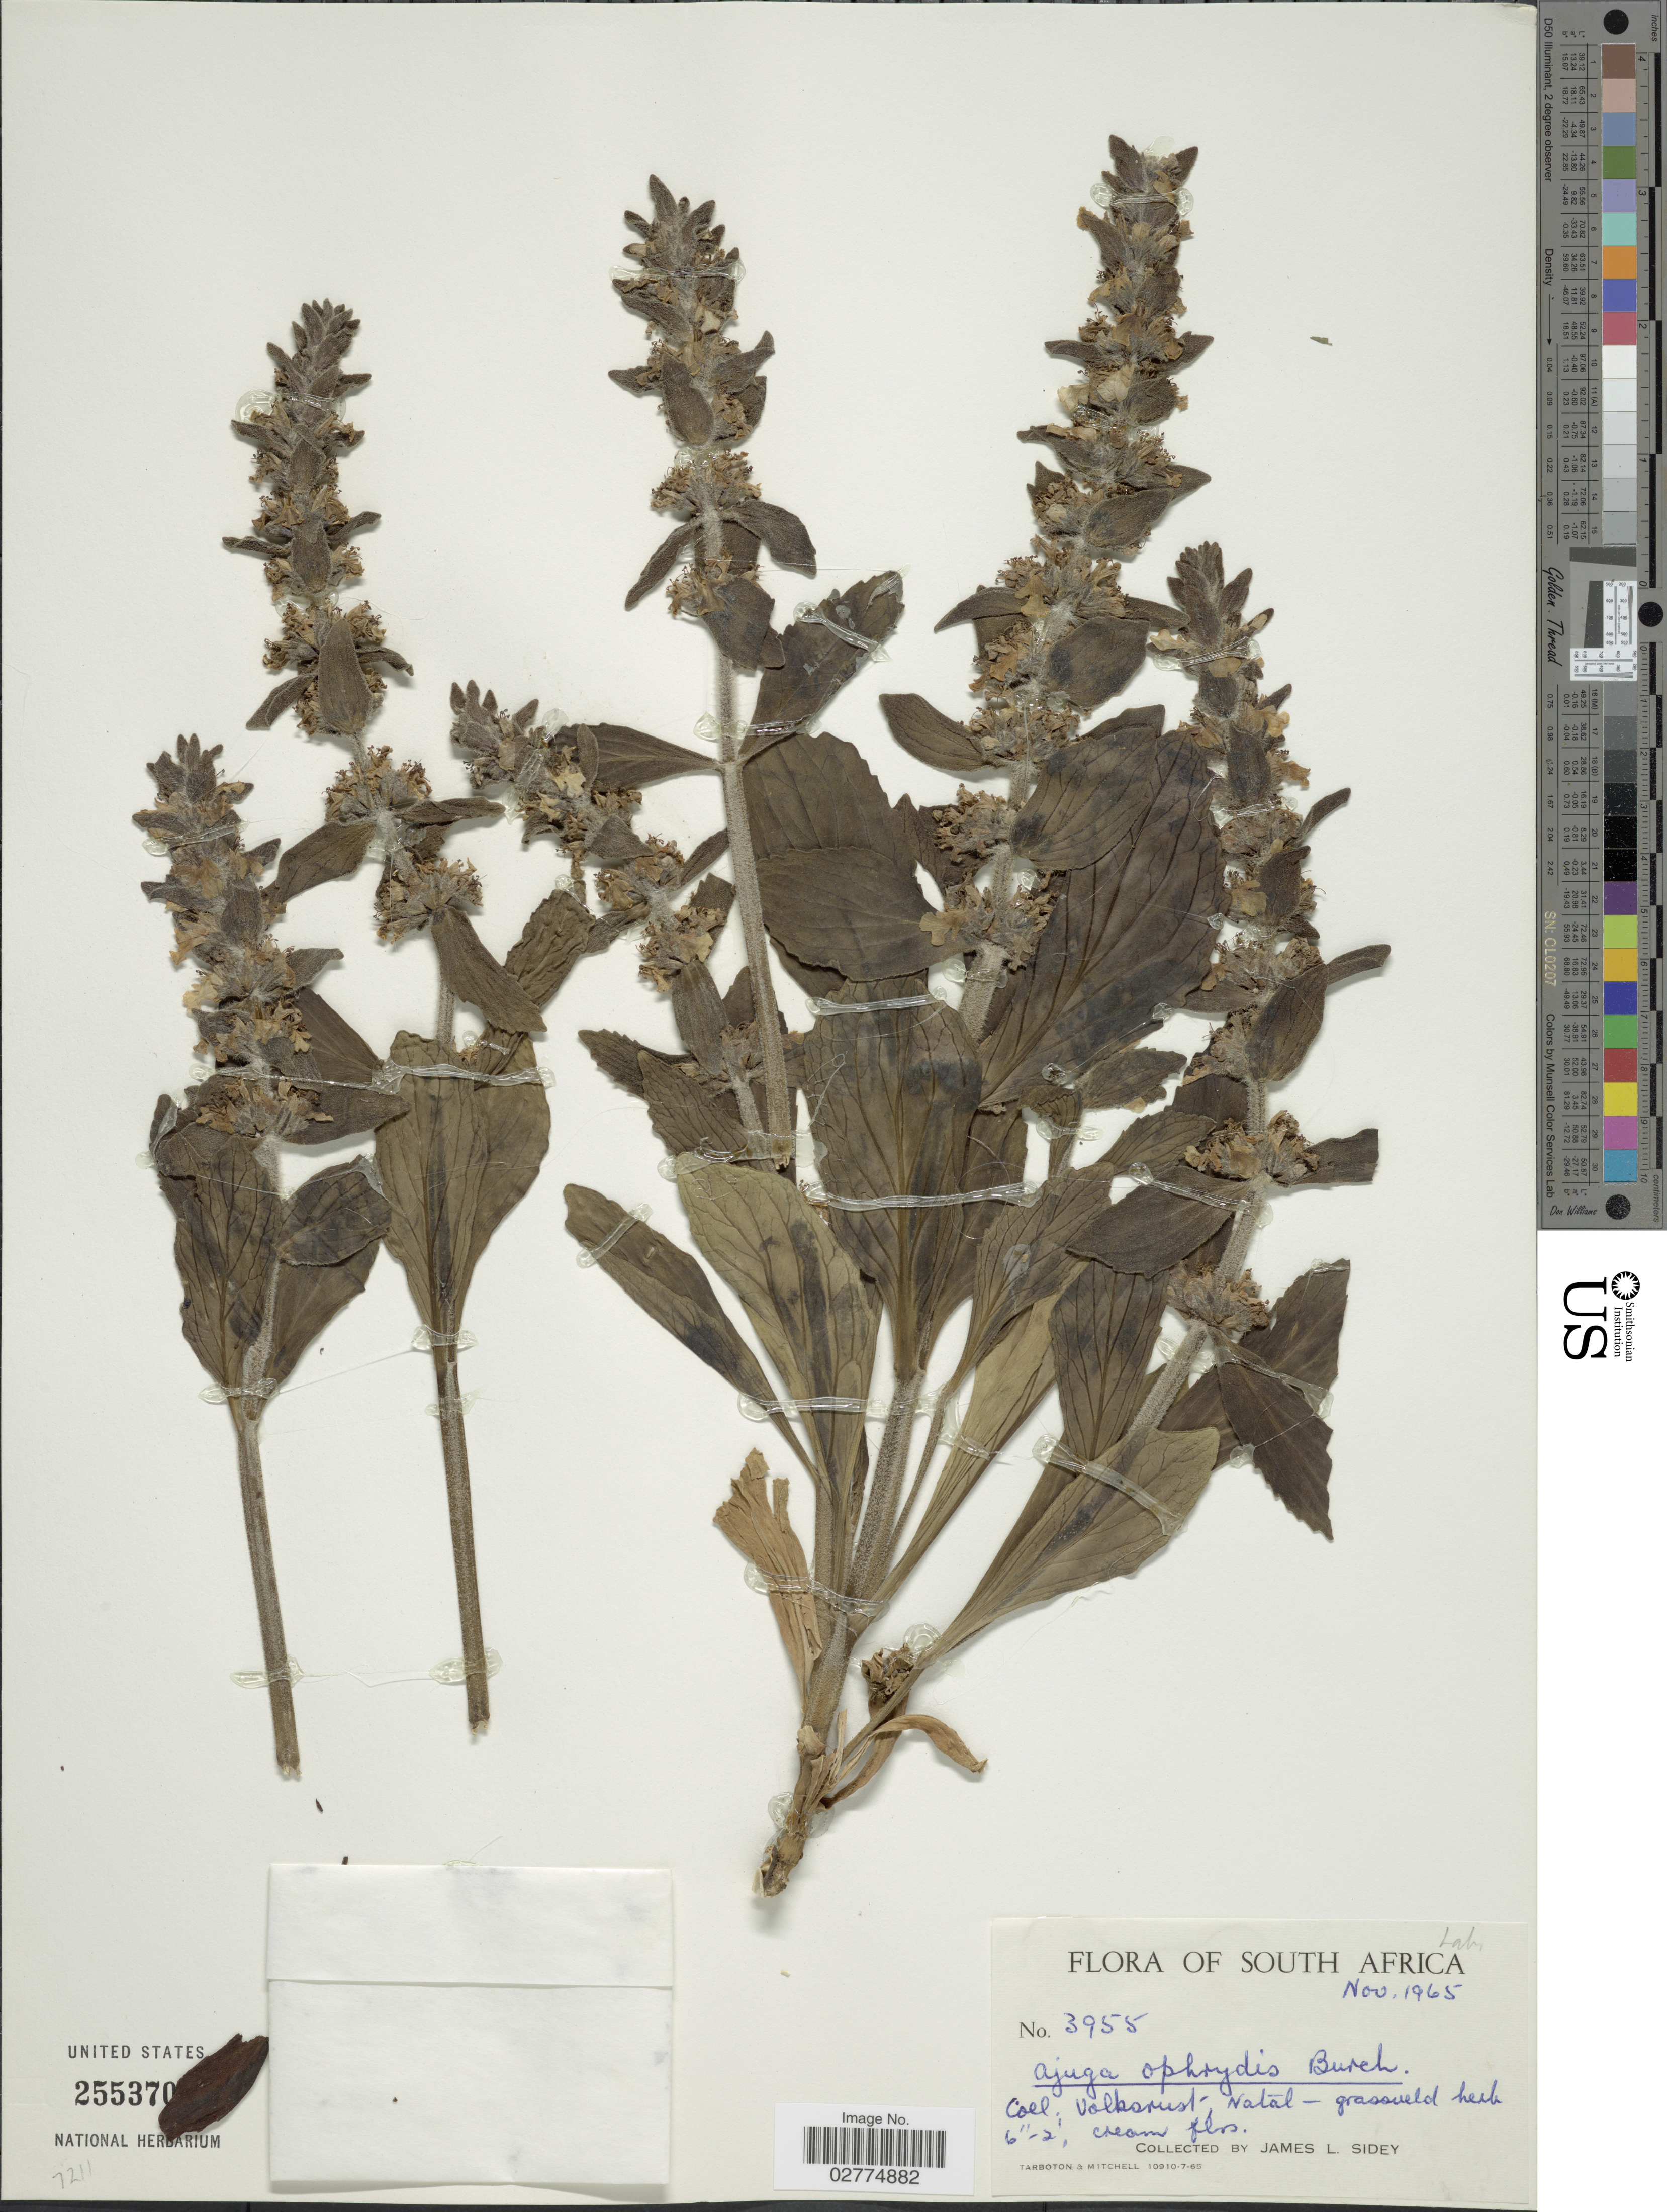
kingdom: Plantae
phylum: Tracheophyta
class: Magnoliopsida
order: Lamiales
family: Lamiaceae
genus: Ajuga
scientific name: Ajuga ophrydis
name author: Burch. ex Benth.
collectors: J. L. Sidey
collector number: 3955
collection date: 1965-11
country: South Africa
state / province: KwaZulu-Natal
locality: Volksrust, Natal.